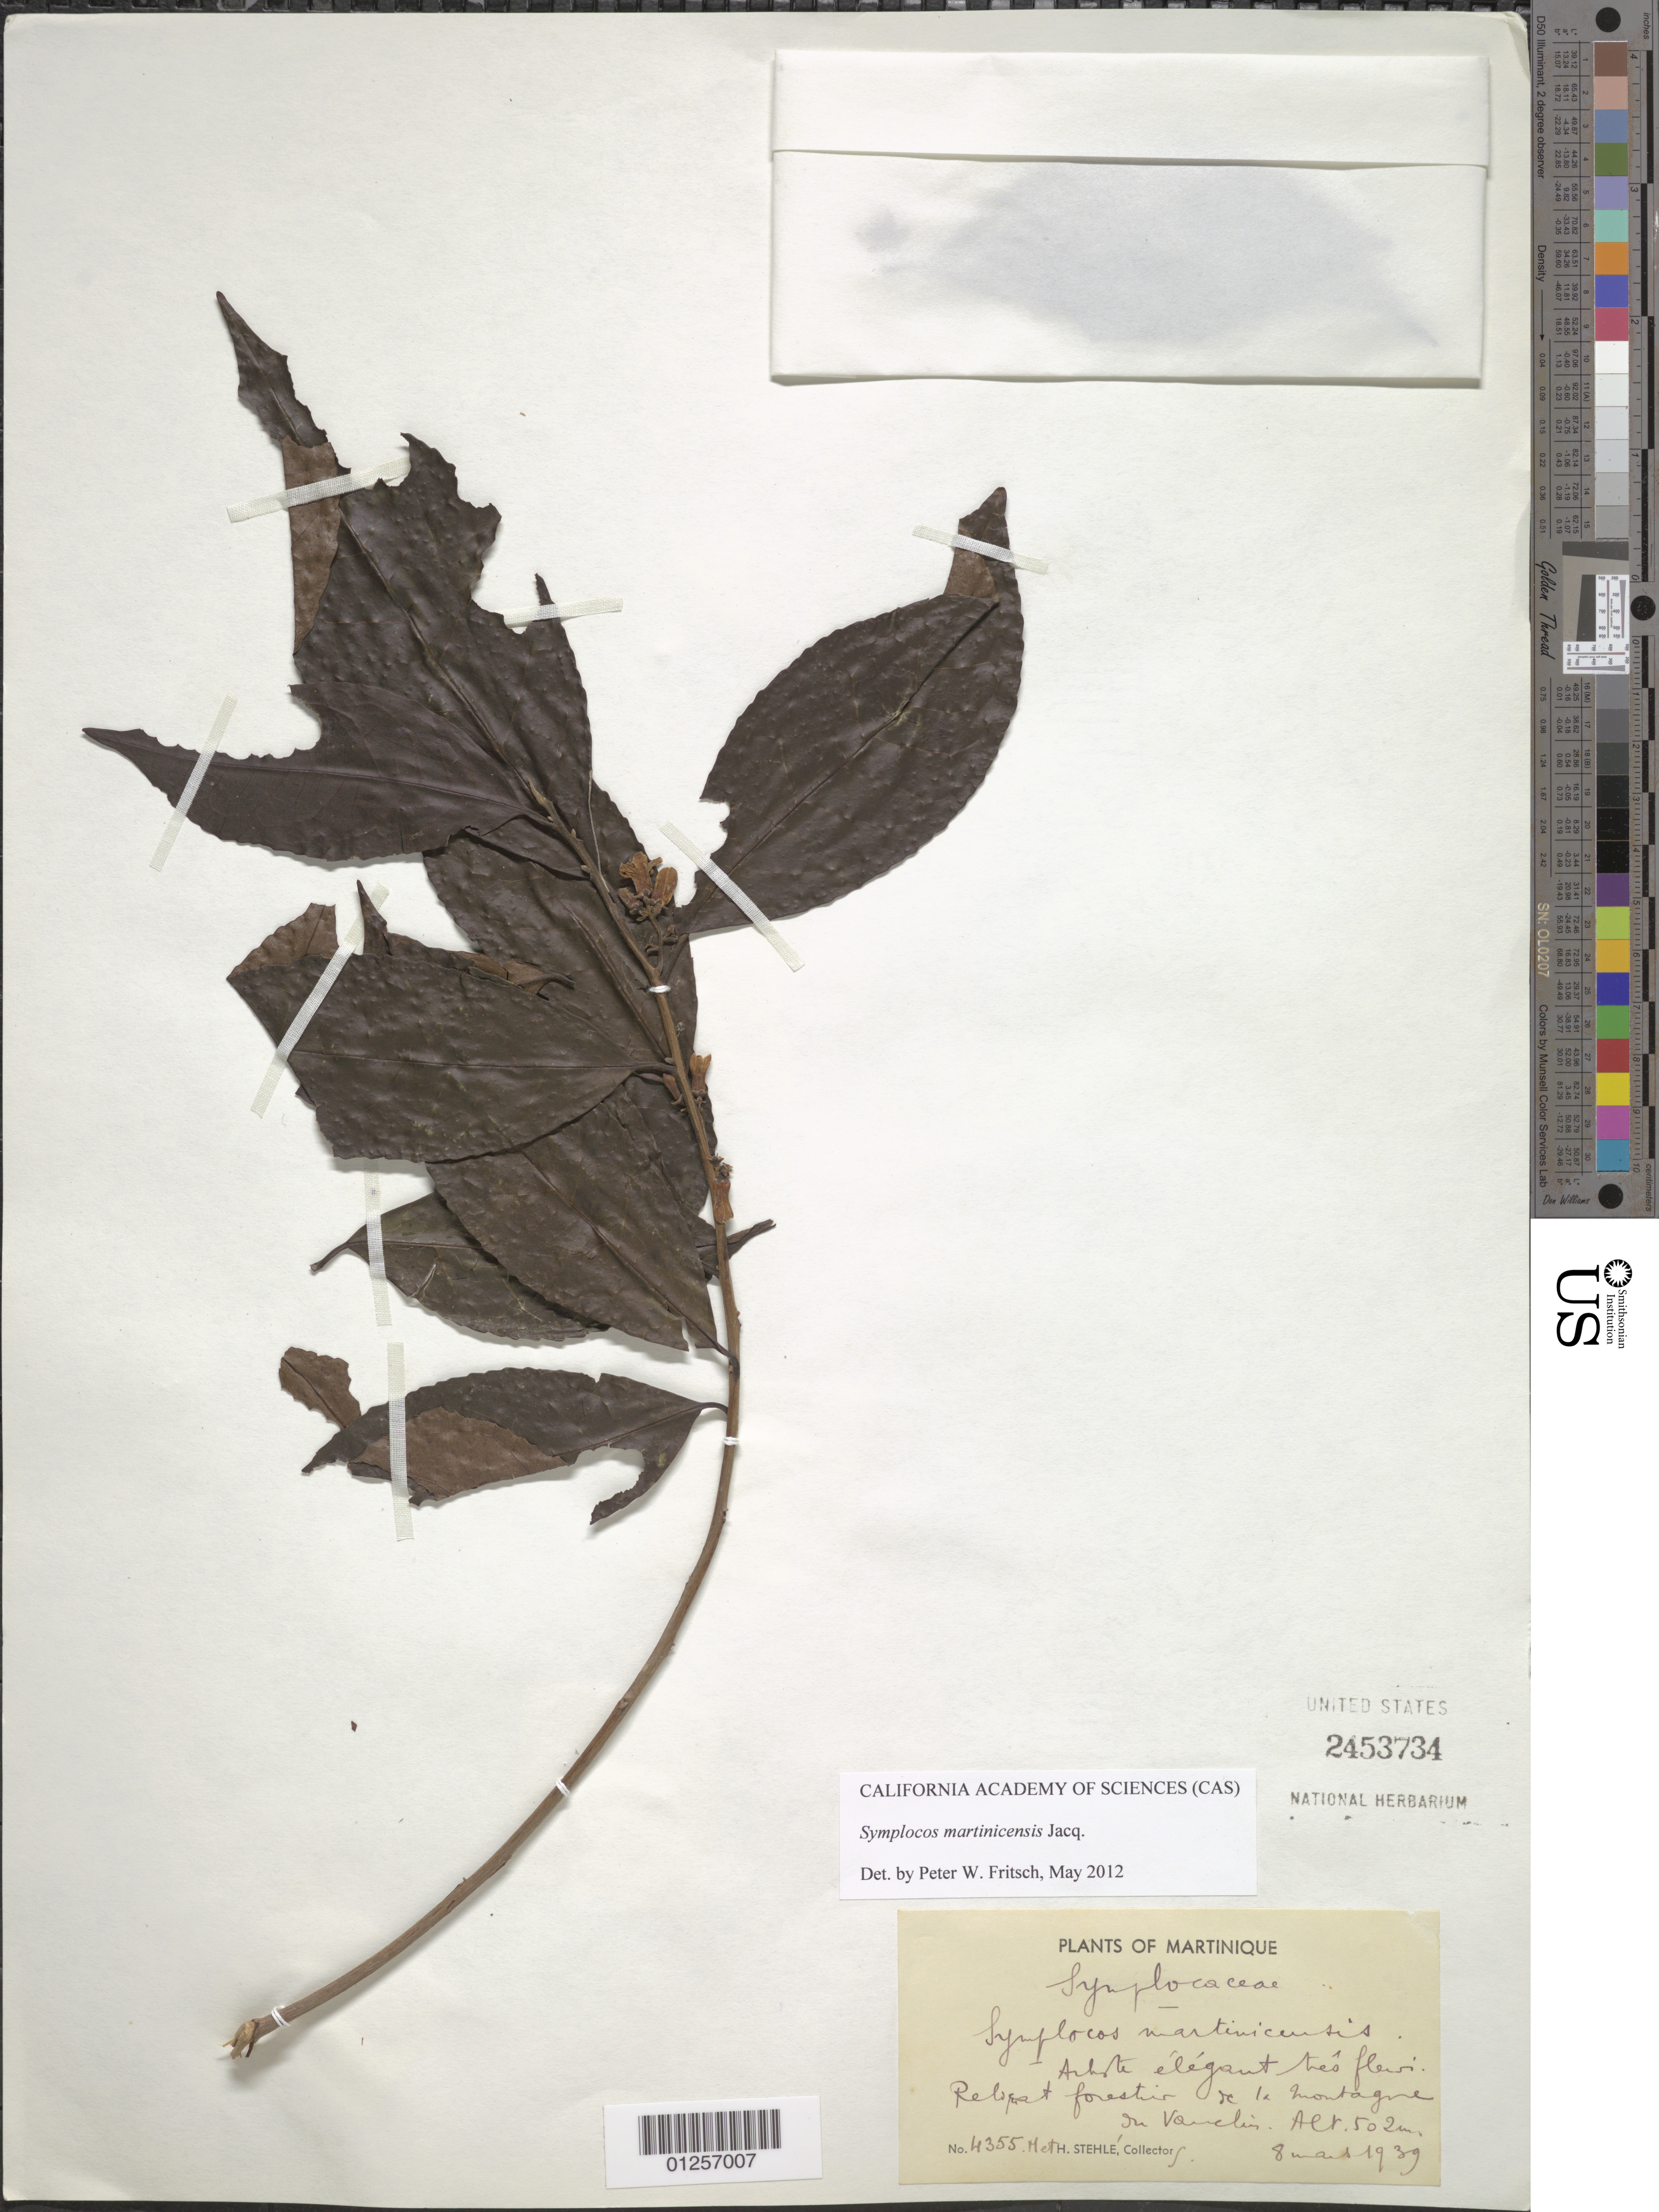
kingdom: Plantae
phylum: Tracheophyta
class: Magnoliopsida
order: Ericales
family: Symplocaceae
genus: Symplocos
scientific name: Symplocos martinicensis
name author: Jacq.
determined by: Fritsch, Peter W.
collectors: H. Stehlé & M. Stehlé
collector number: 4355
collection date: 1939-05-08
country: Martinique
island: Martinique I.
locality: Vauclin.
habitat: Relopat [?] forestier de la montagne.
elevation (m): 502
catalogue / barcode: US 2453734